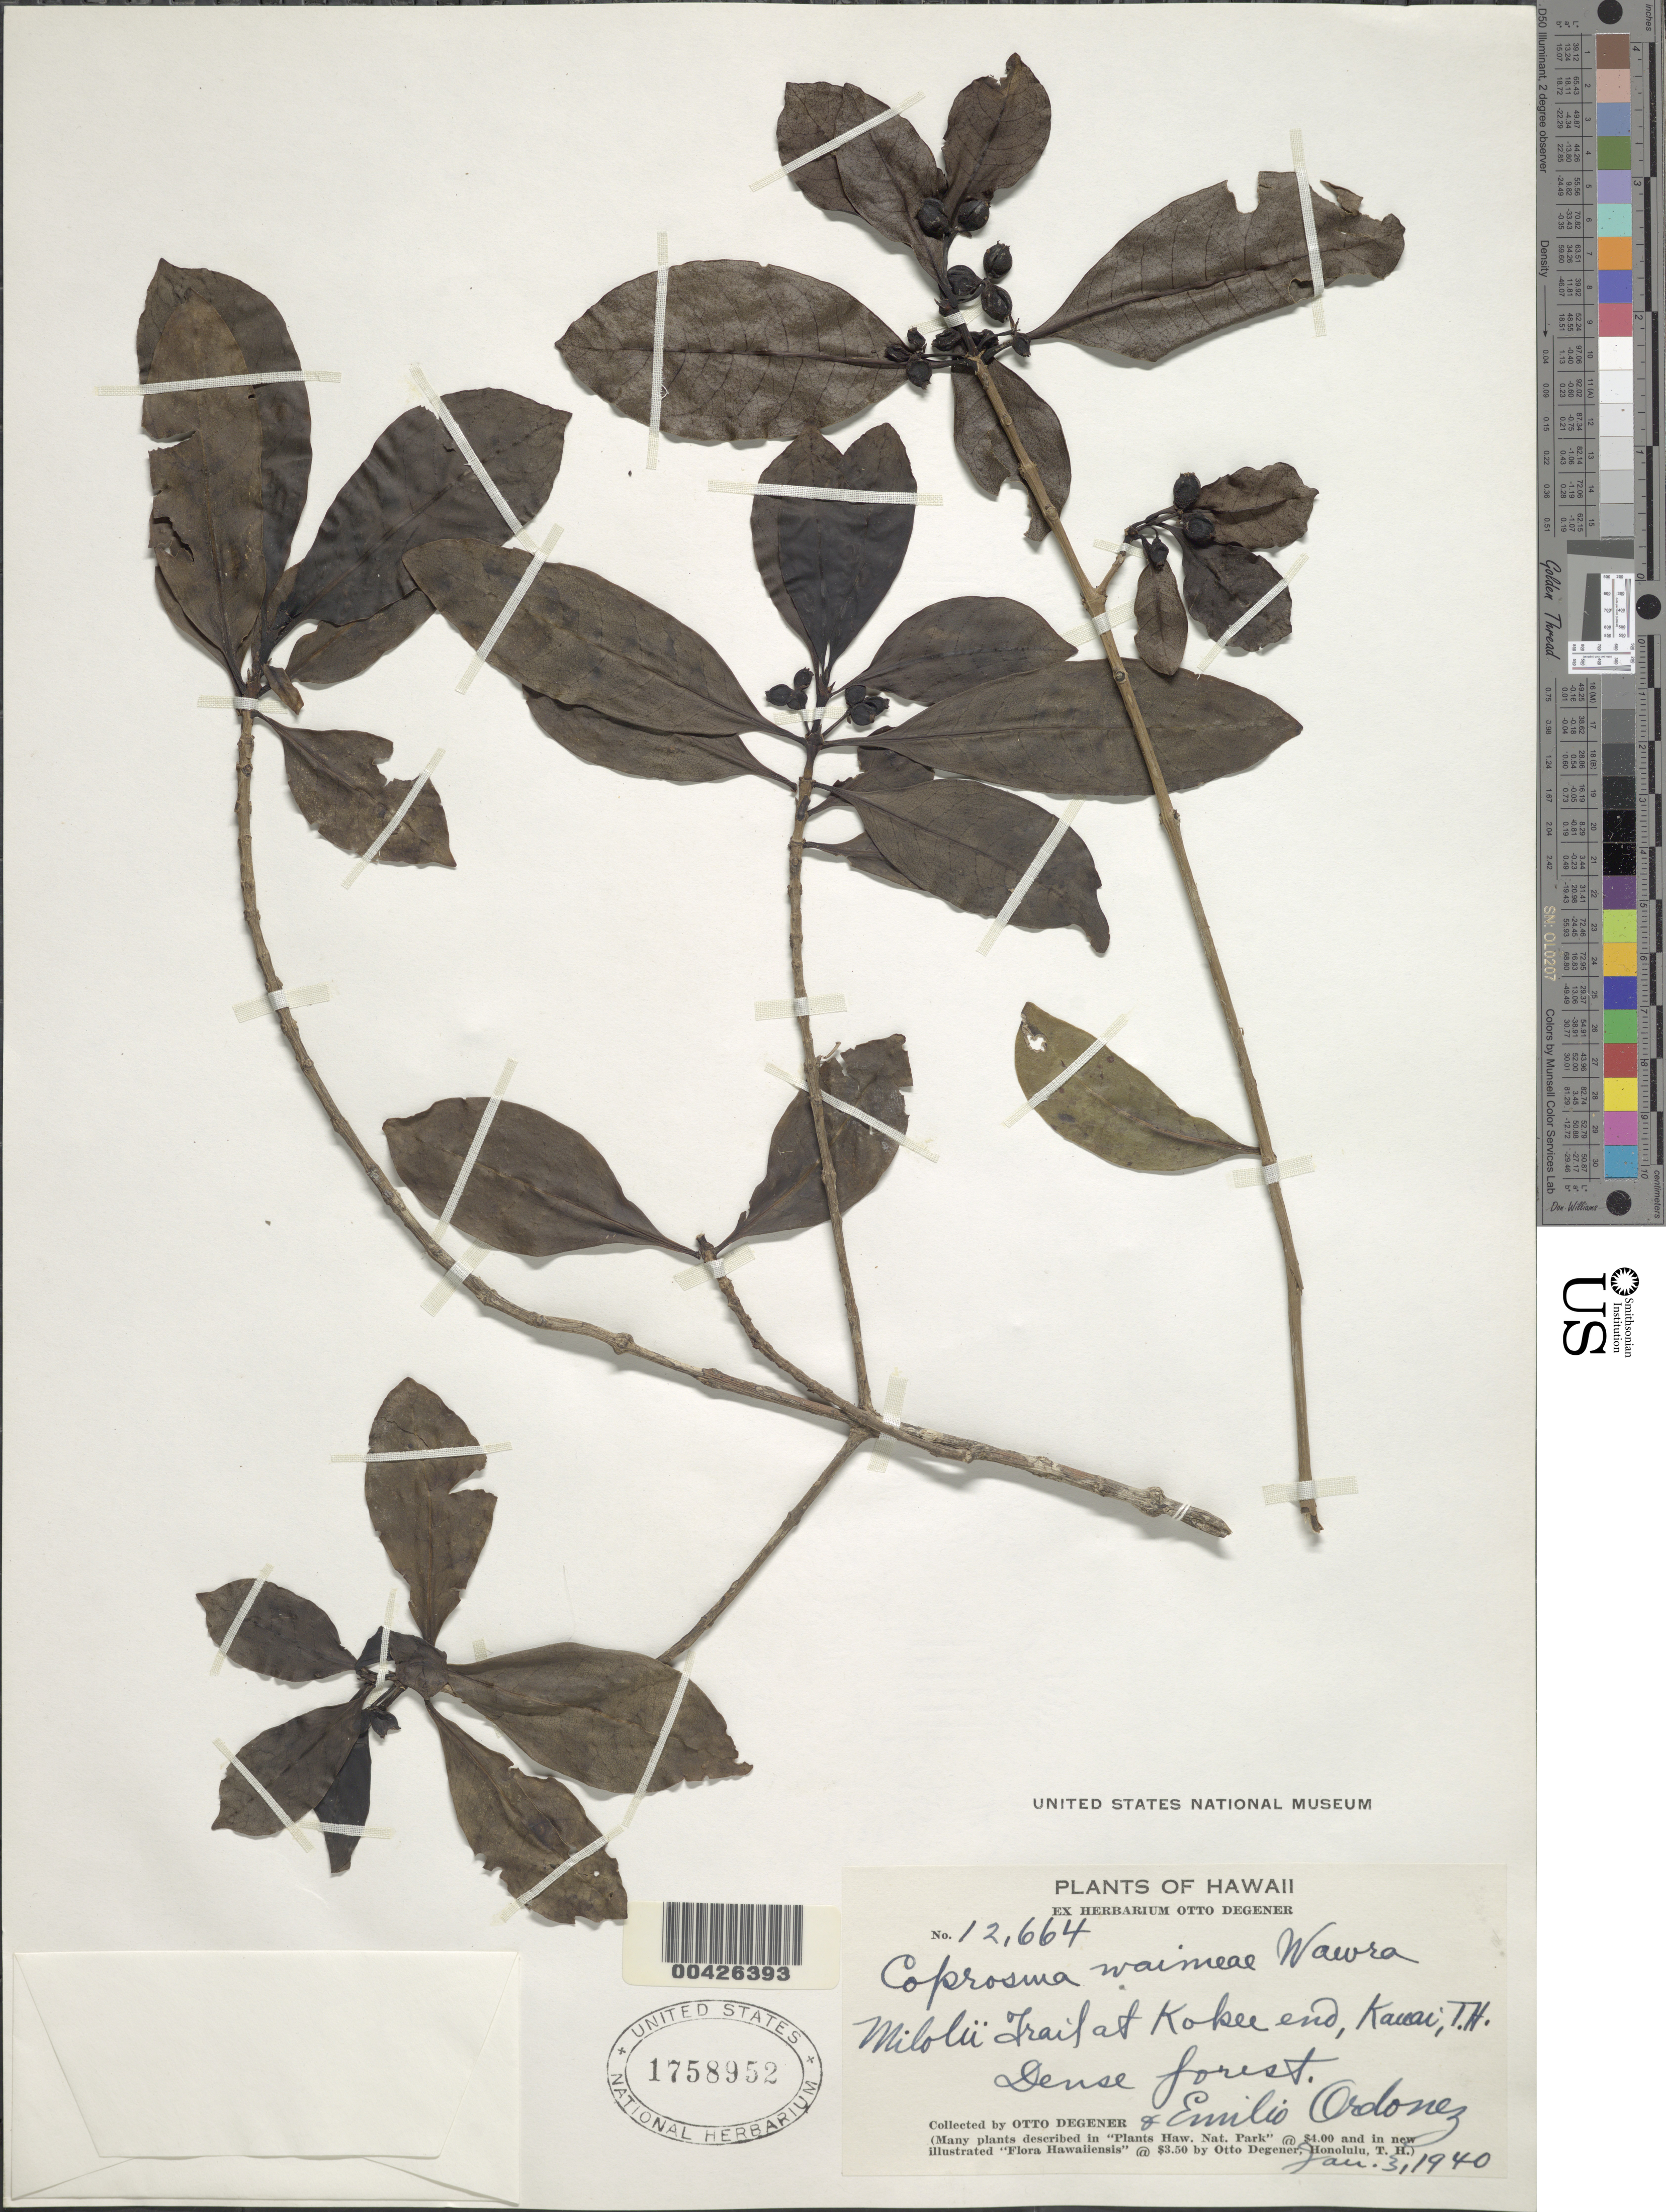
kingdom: Plantae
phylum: Tracheophyta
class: Magnoliopsida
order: Gentianales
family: Rubiaceae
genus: Coprosma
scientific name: Coprosma waimeae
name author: Wawra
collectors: O. Degener & E. Ordonez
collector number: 12664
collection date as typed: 3 Jan 1940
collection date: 1940-01-03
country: United States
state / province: Hawaii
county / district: Kauai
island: Kaua'i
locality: Milolii Trail at Kokee end, Kauai, T.H.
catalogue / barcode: US 1758952